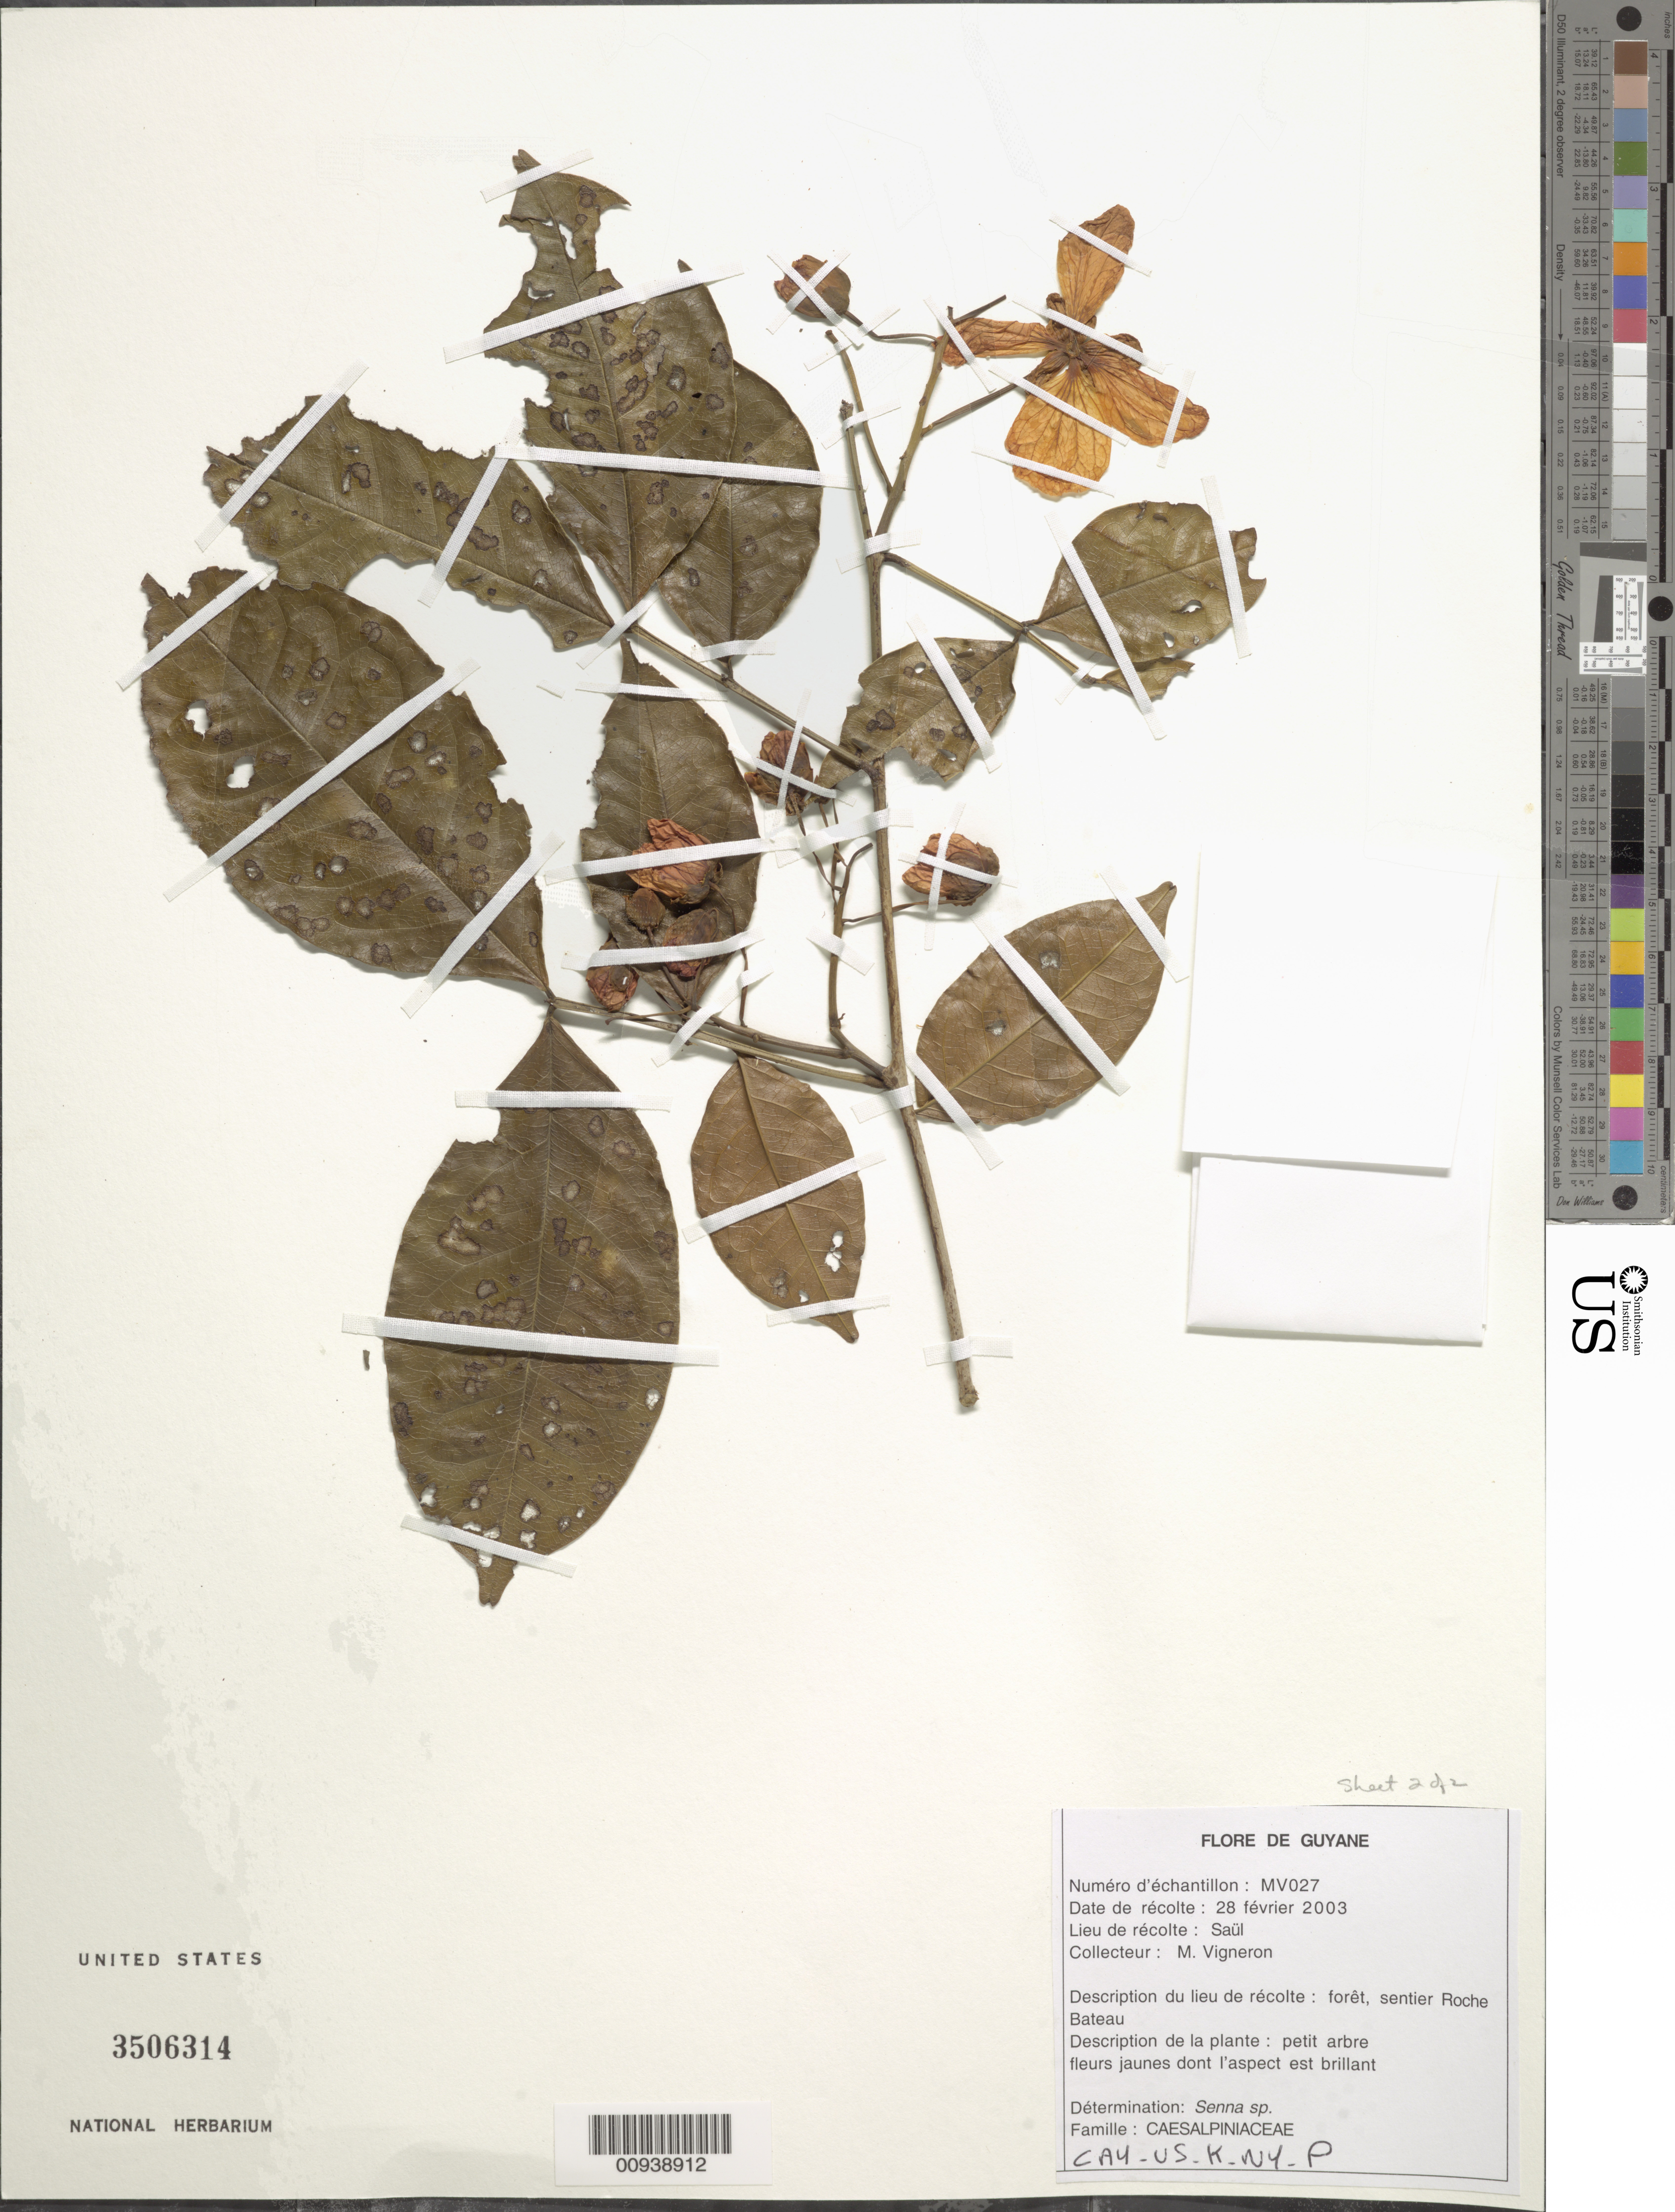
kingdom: Plantae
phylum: Tracheophyta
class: Magnoliopsida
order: Fabales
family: Fabaceae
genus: Senna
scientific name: Senna sp.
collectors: M. Vigneron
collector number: MV027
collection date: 2003-02-28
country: Guyana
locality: Saul, foret, sentier Roche Bateau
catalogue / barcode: US 3506314